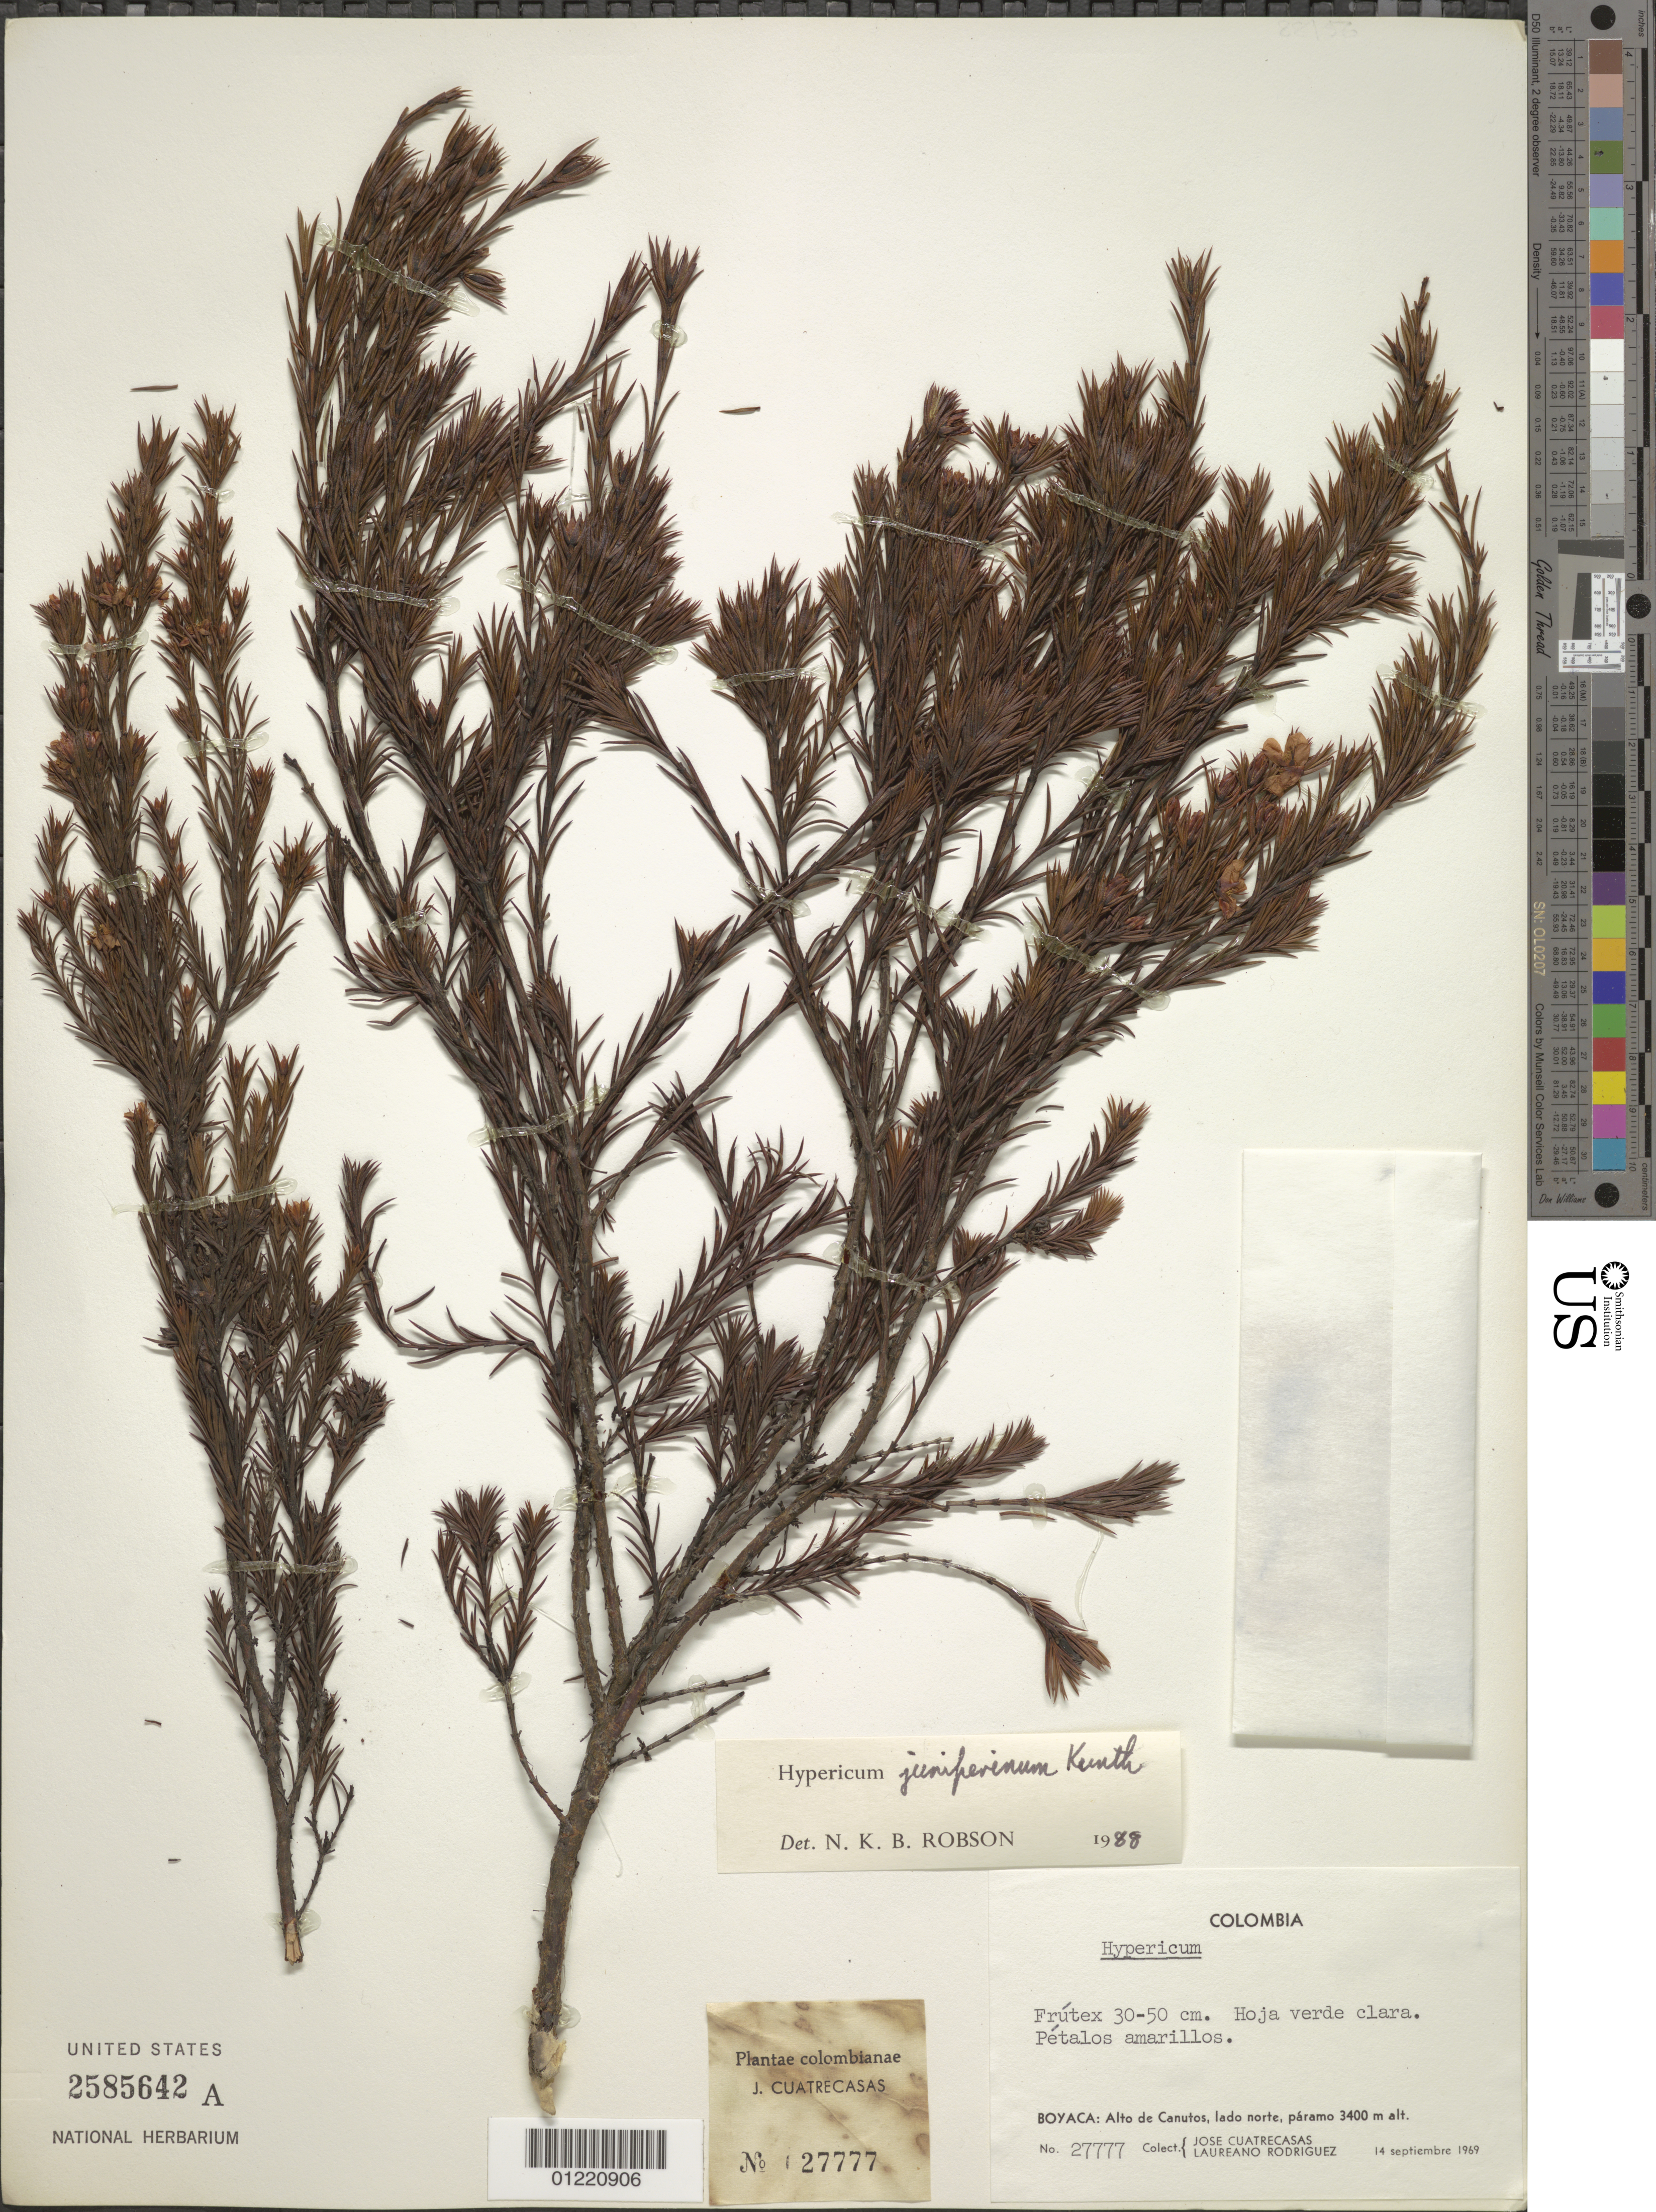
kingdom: Plantae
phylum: Tracheophyta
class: Magnoliopsida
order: Malpighiales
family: Hypericaceae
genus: Hypericum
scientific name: Hypericum juniperinum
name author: Kunth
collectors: J. Cuatrecasas & L. Rodriguez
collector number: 27777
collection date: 1969-09-14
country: Colombia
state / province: Boyacá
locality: Alto de Canutos, lado norte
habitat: paramo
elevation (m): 3400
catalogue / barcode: US 2585642A